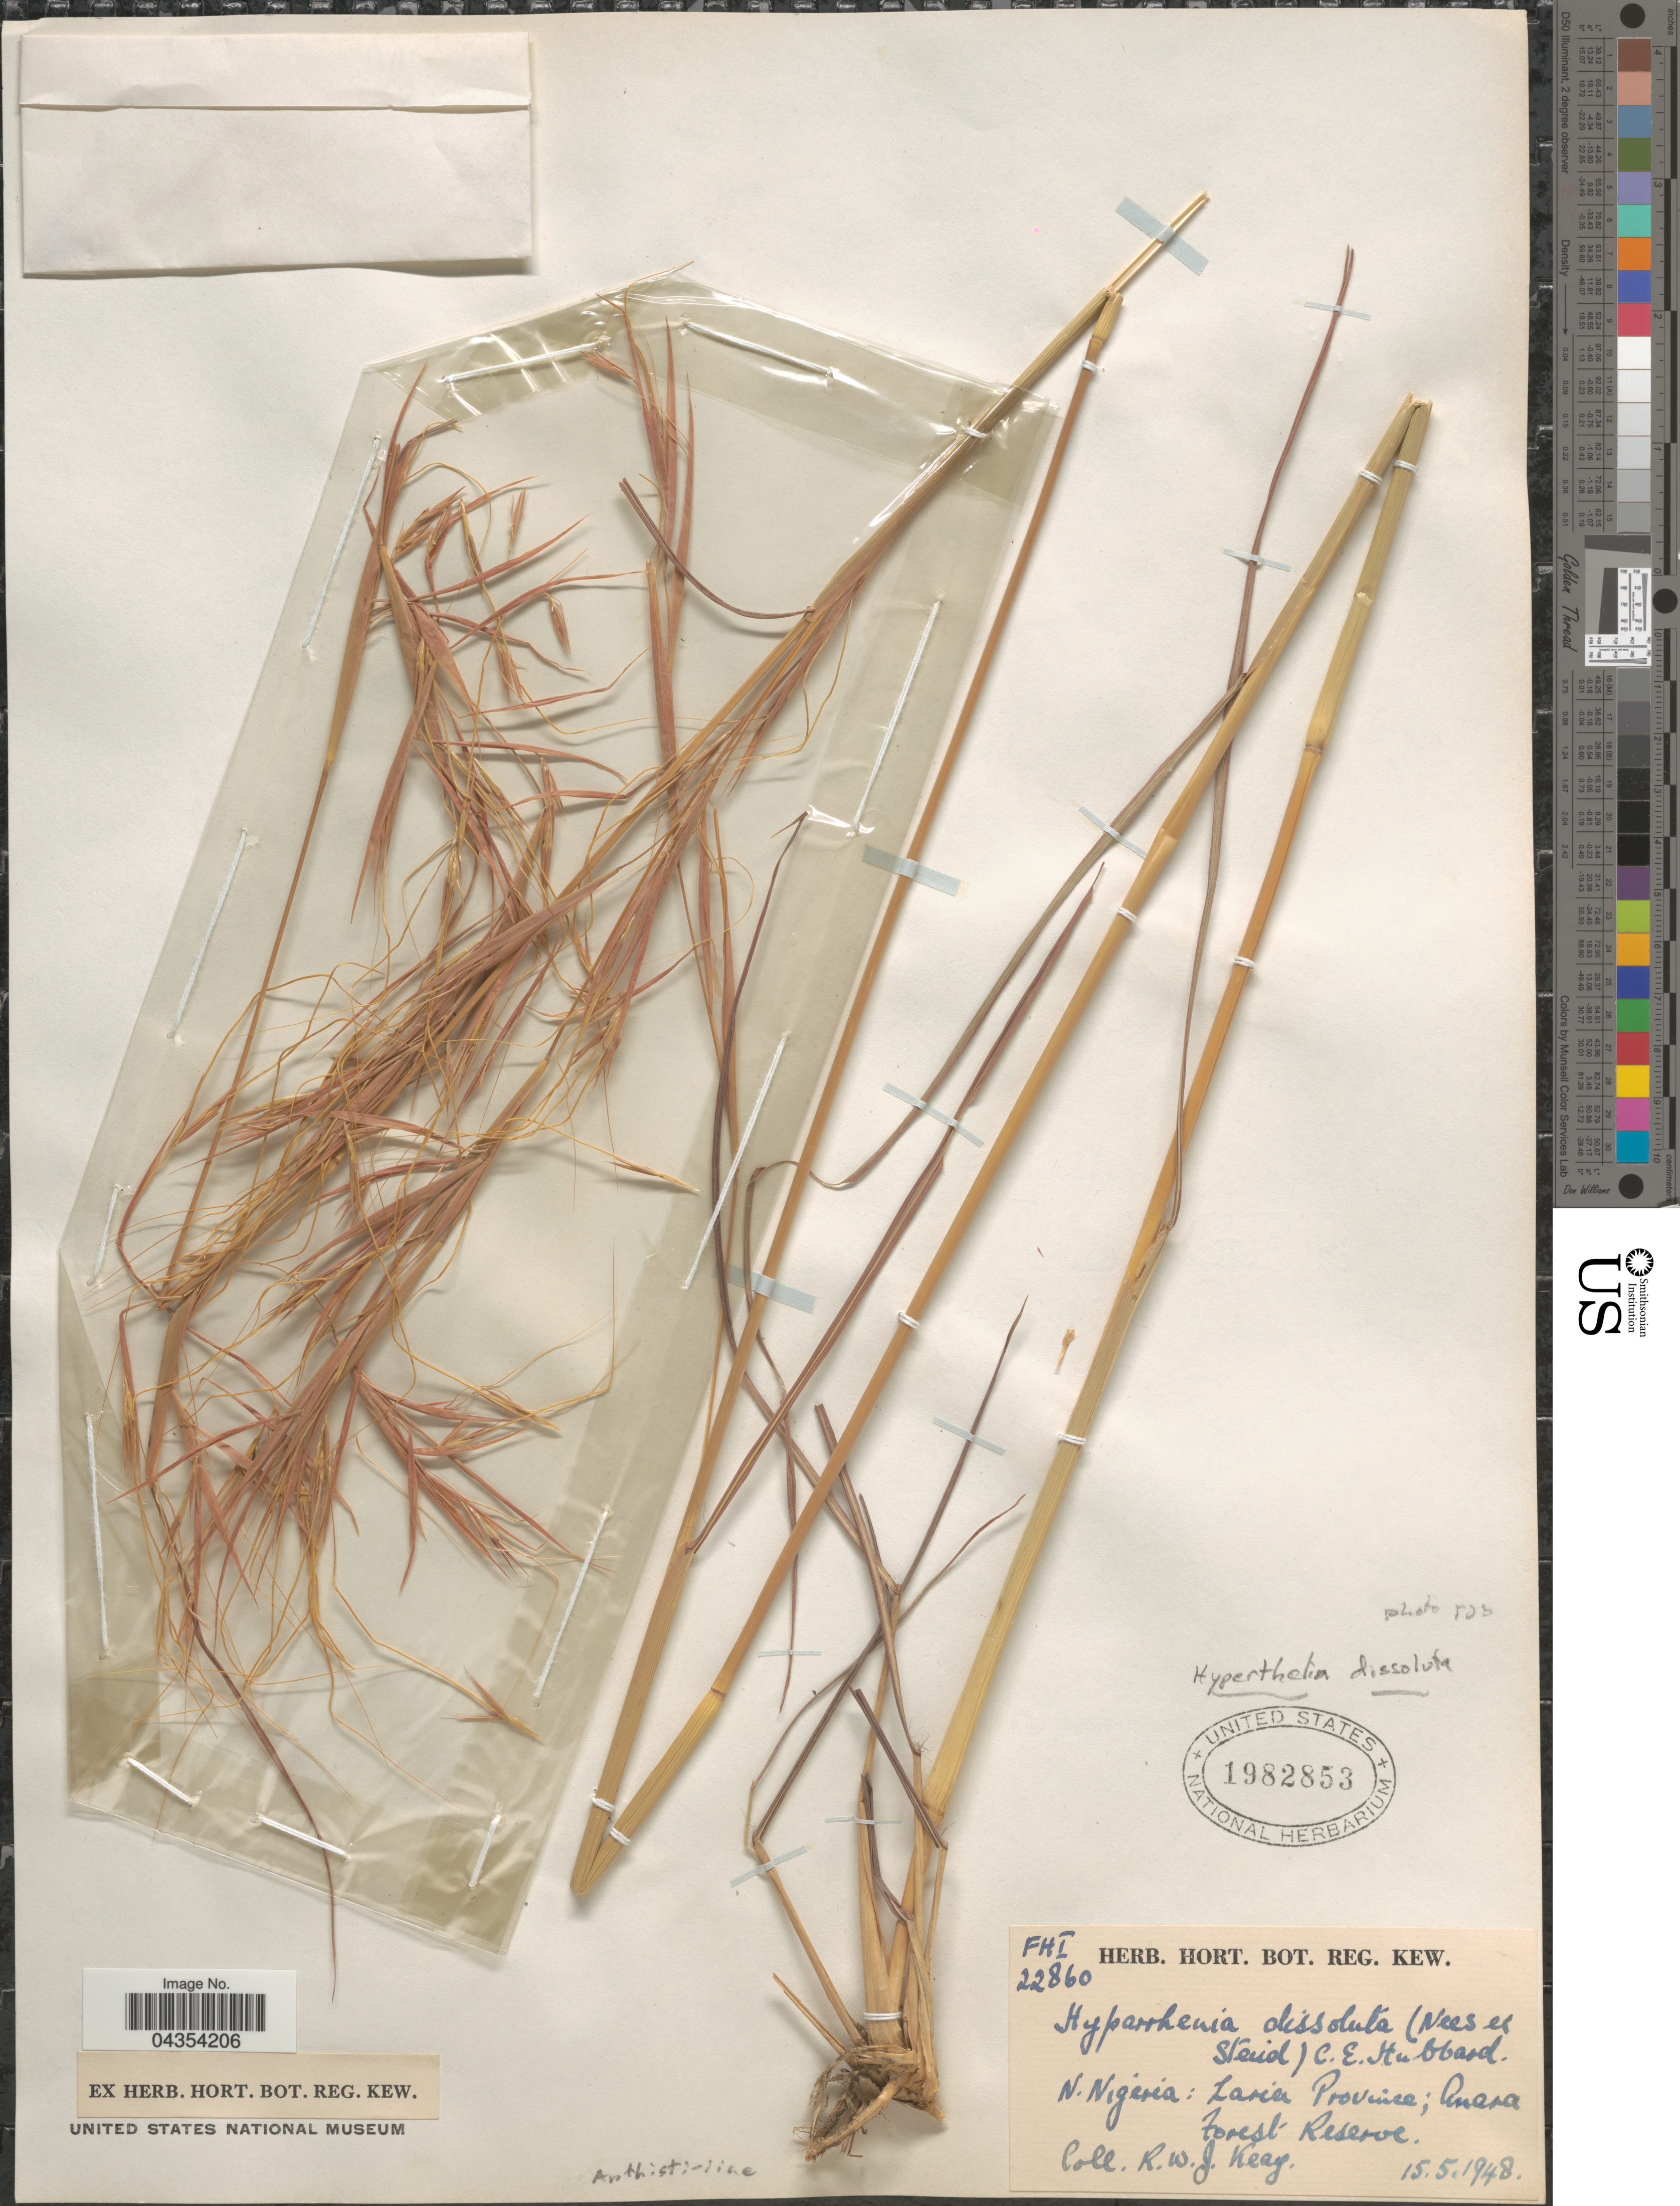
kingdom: Plantae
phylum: Tracheophyta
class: Liliopsida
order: Poales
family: Poaceae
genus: Hyperthelia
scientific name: Hyperthelia dissoluta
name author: (Nees ex Steud.) Clayton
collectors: R. W. Keay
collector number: FHI22860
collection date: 1948-05-15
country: Nigeria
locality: N. Nigeria: Zaria Province; Anara Forest Reserve.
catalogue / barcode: US 1982853